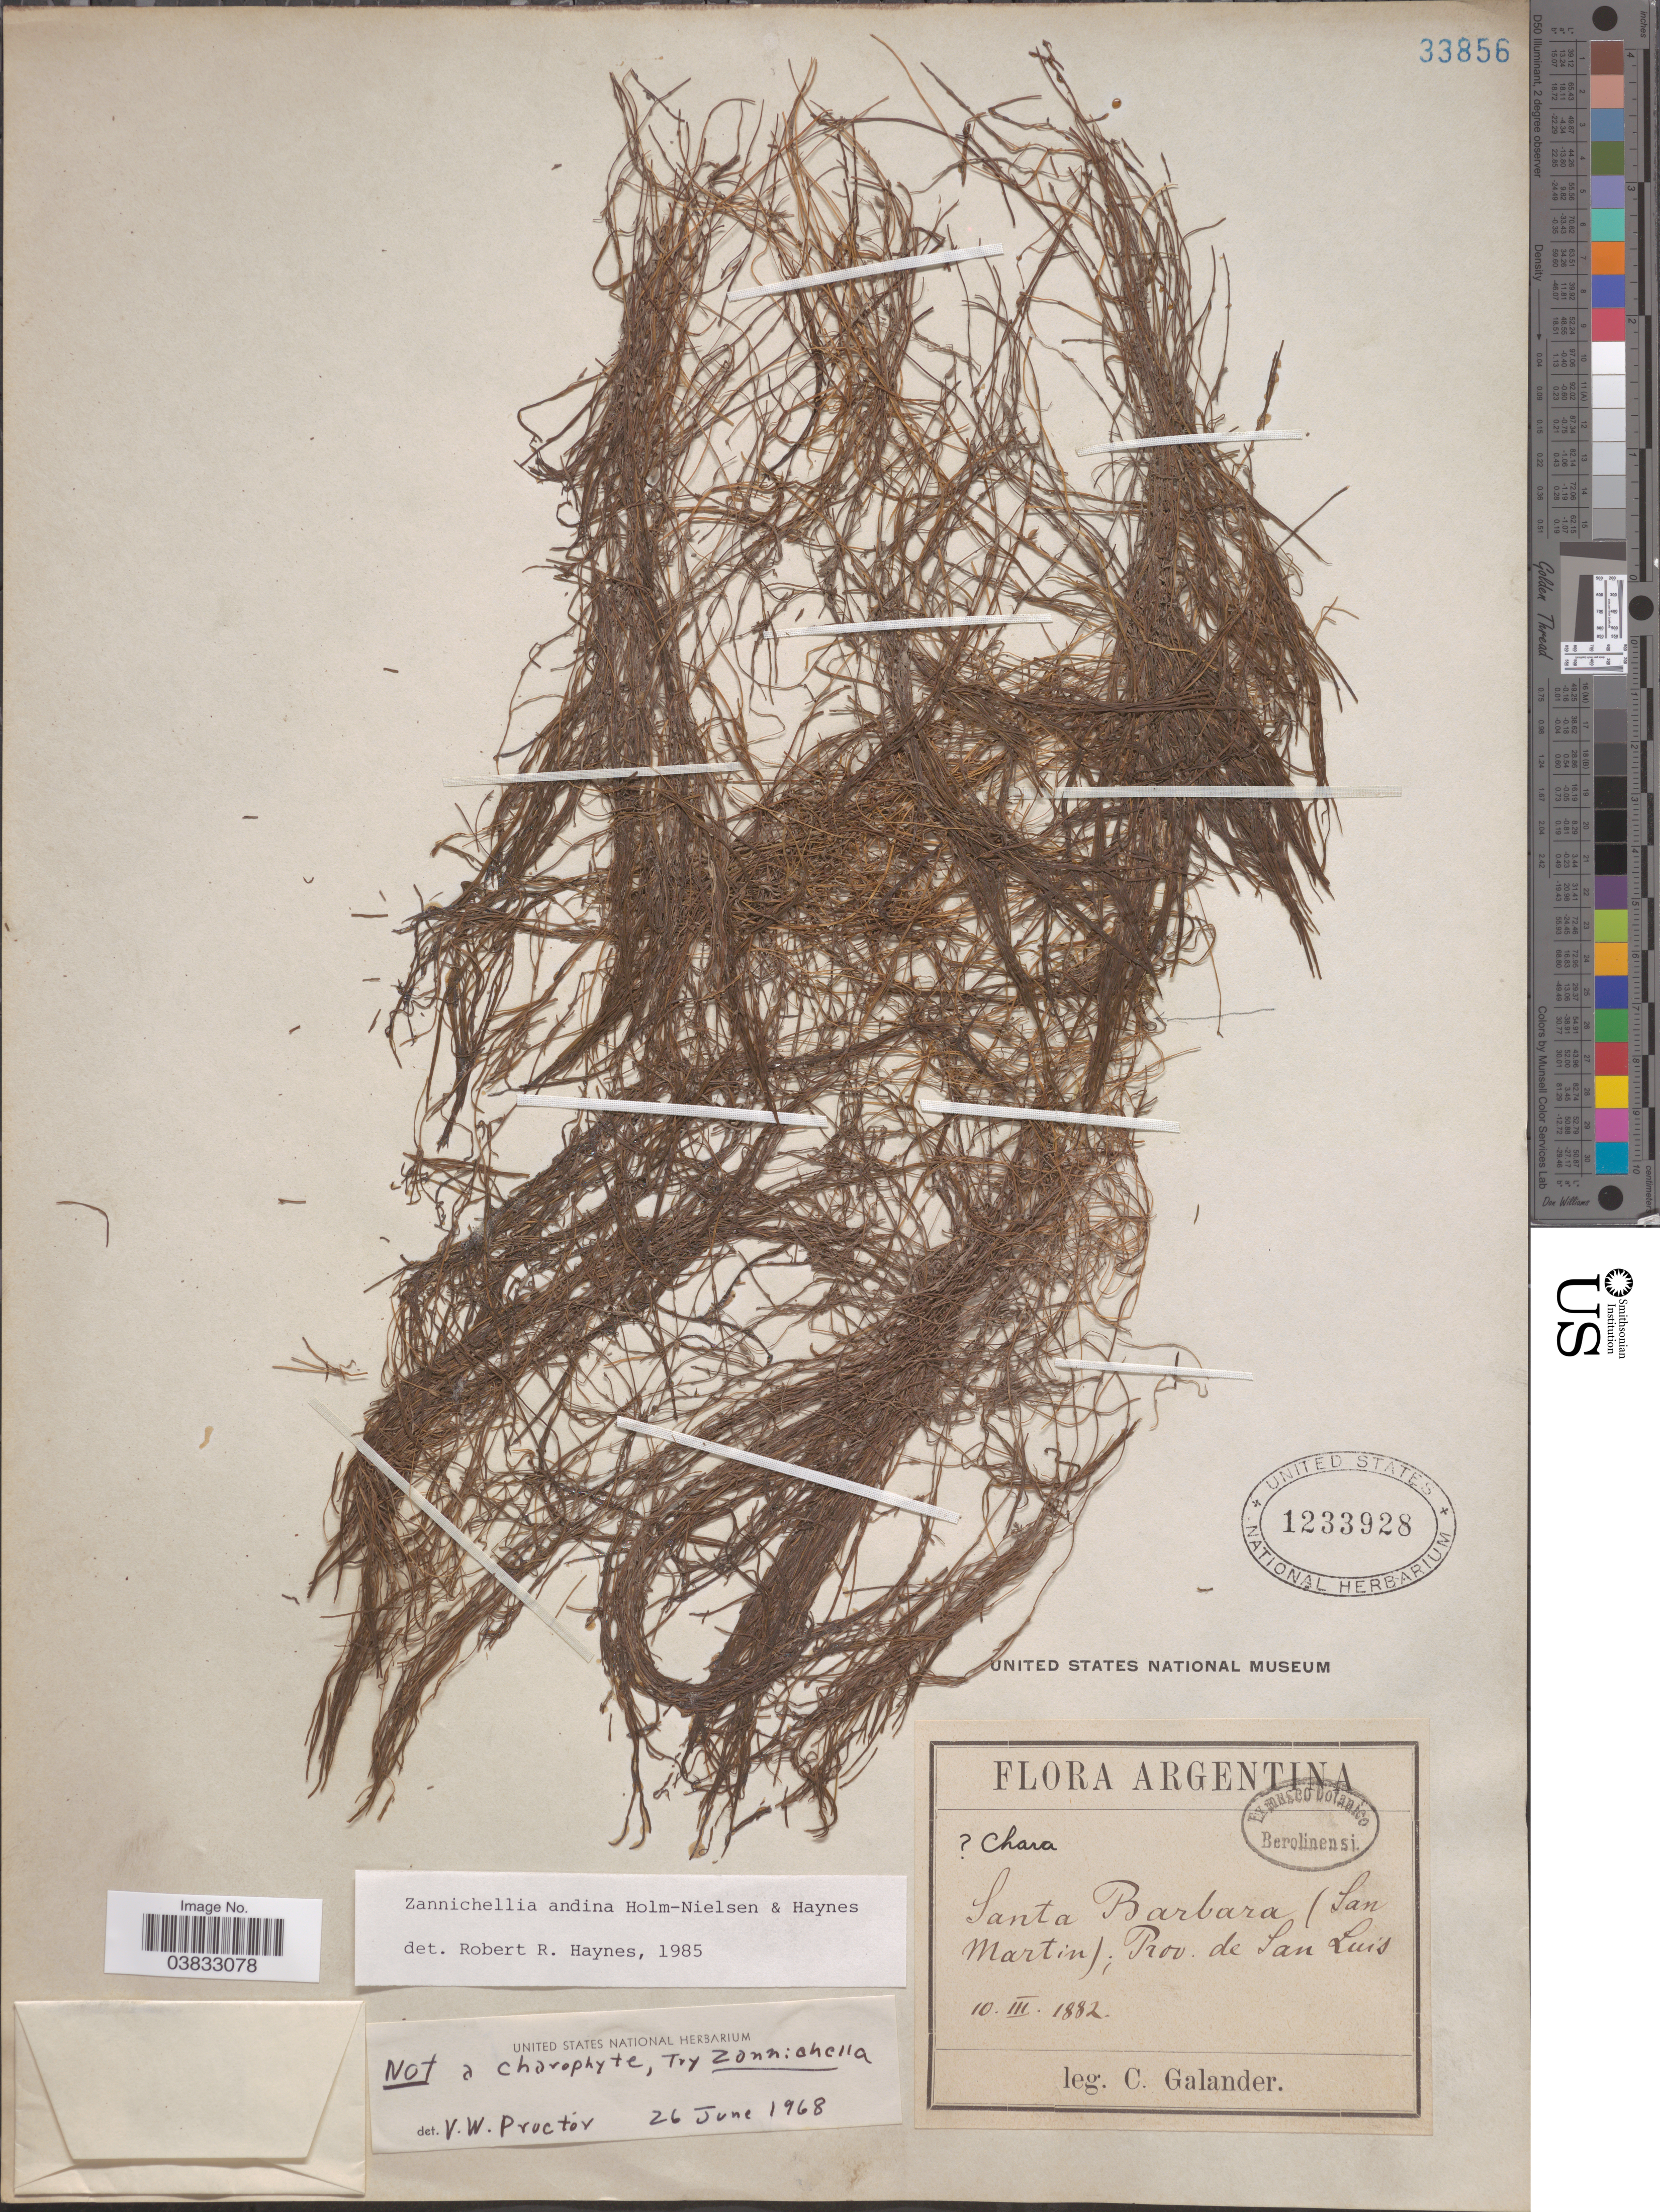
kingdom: Plantae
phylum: Tracheophyta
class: Liliopsida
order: Alismatales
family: Potamogetonaceae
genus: Zannichellia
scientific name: Zannichellia andina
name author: Holm-Niels. & R.R. Haynes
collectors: C. Galander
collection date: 1882-03-10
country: Argentina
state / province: San Luis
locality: Santa Barbara (San Martin).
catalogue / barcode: US 1233928